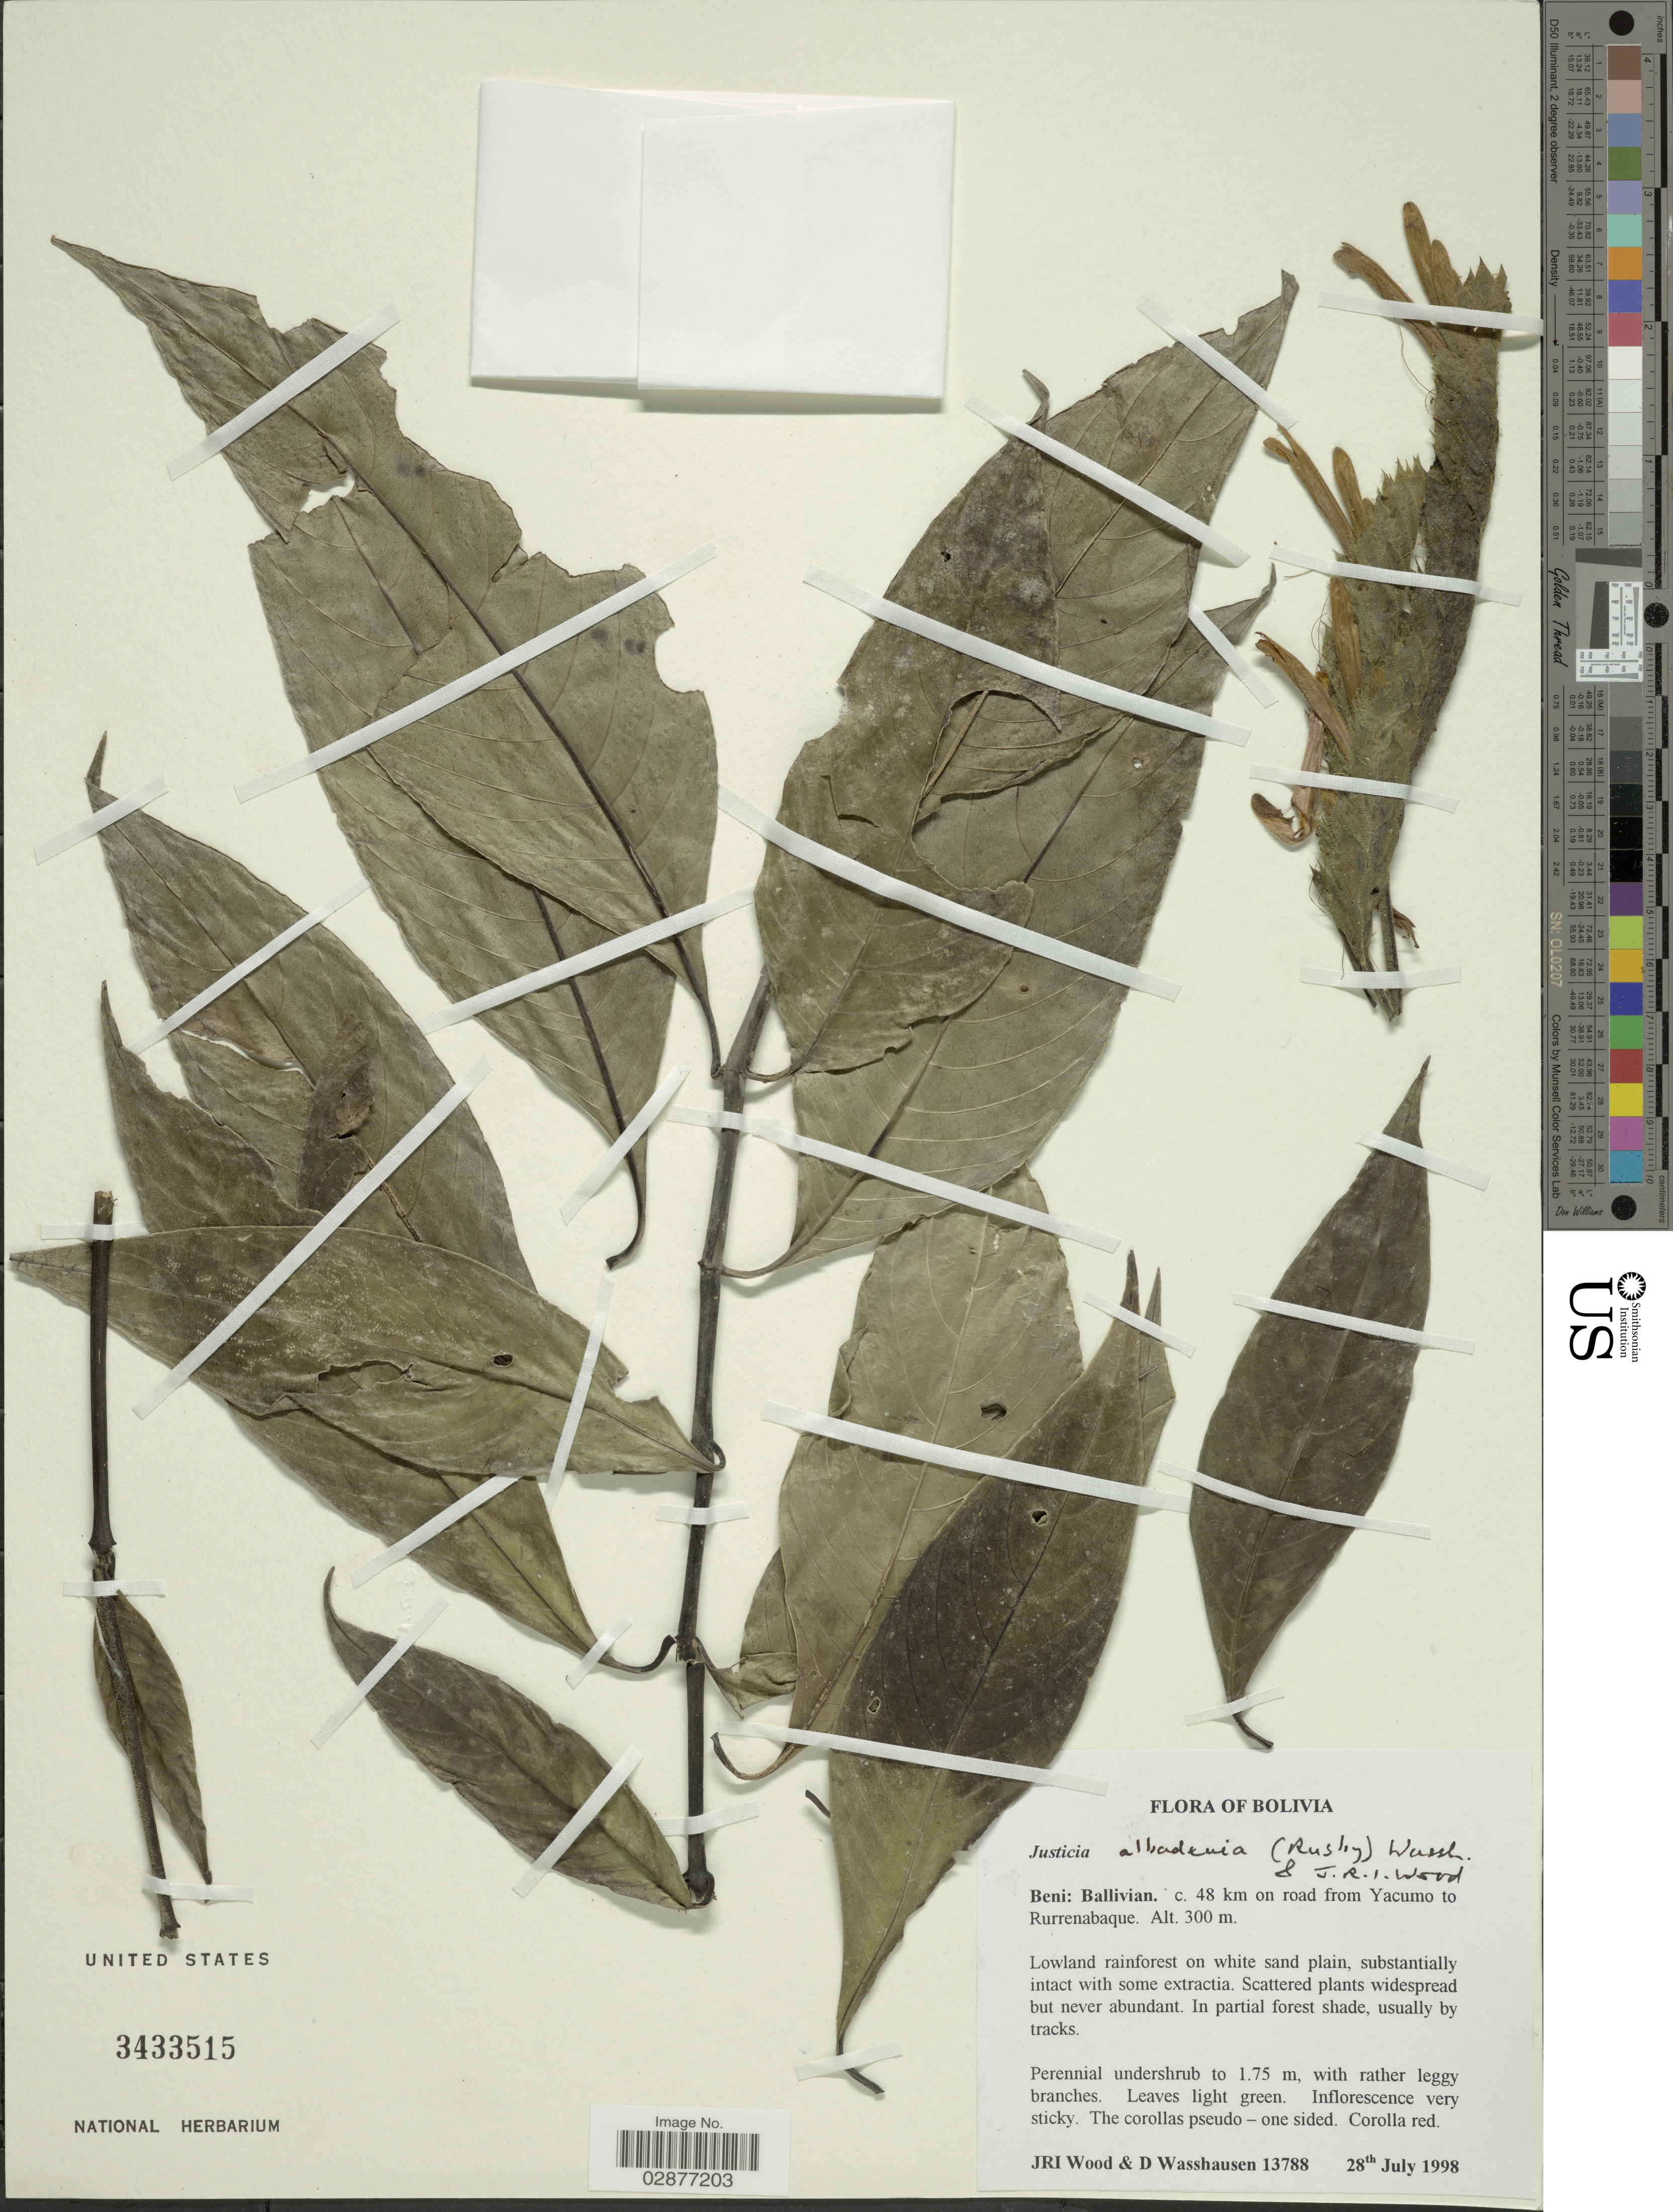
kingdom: Plantae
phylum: Tracheophyta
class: Magnoliopsida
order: Lamiales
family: Acanthaceae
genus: Justicia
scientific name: Justicia albadenia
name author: (Rusby) Wassh. & J.R.I. Wood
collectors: J. R. I. Wood & D. C. Wasshausen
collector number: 13788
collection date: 1998-07-28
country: Bolivia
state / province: Beni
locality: Ballivian. c. 48 km on road from Yacumo to Rurrenabaque.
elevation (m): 300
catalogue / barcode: US 3433515